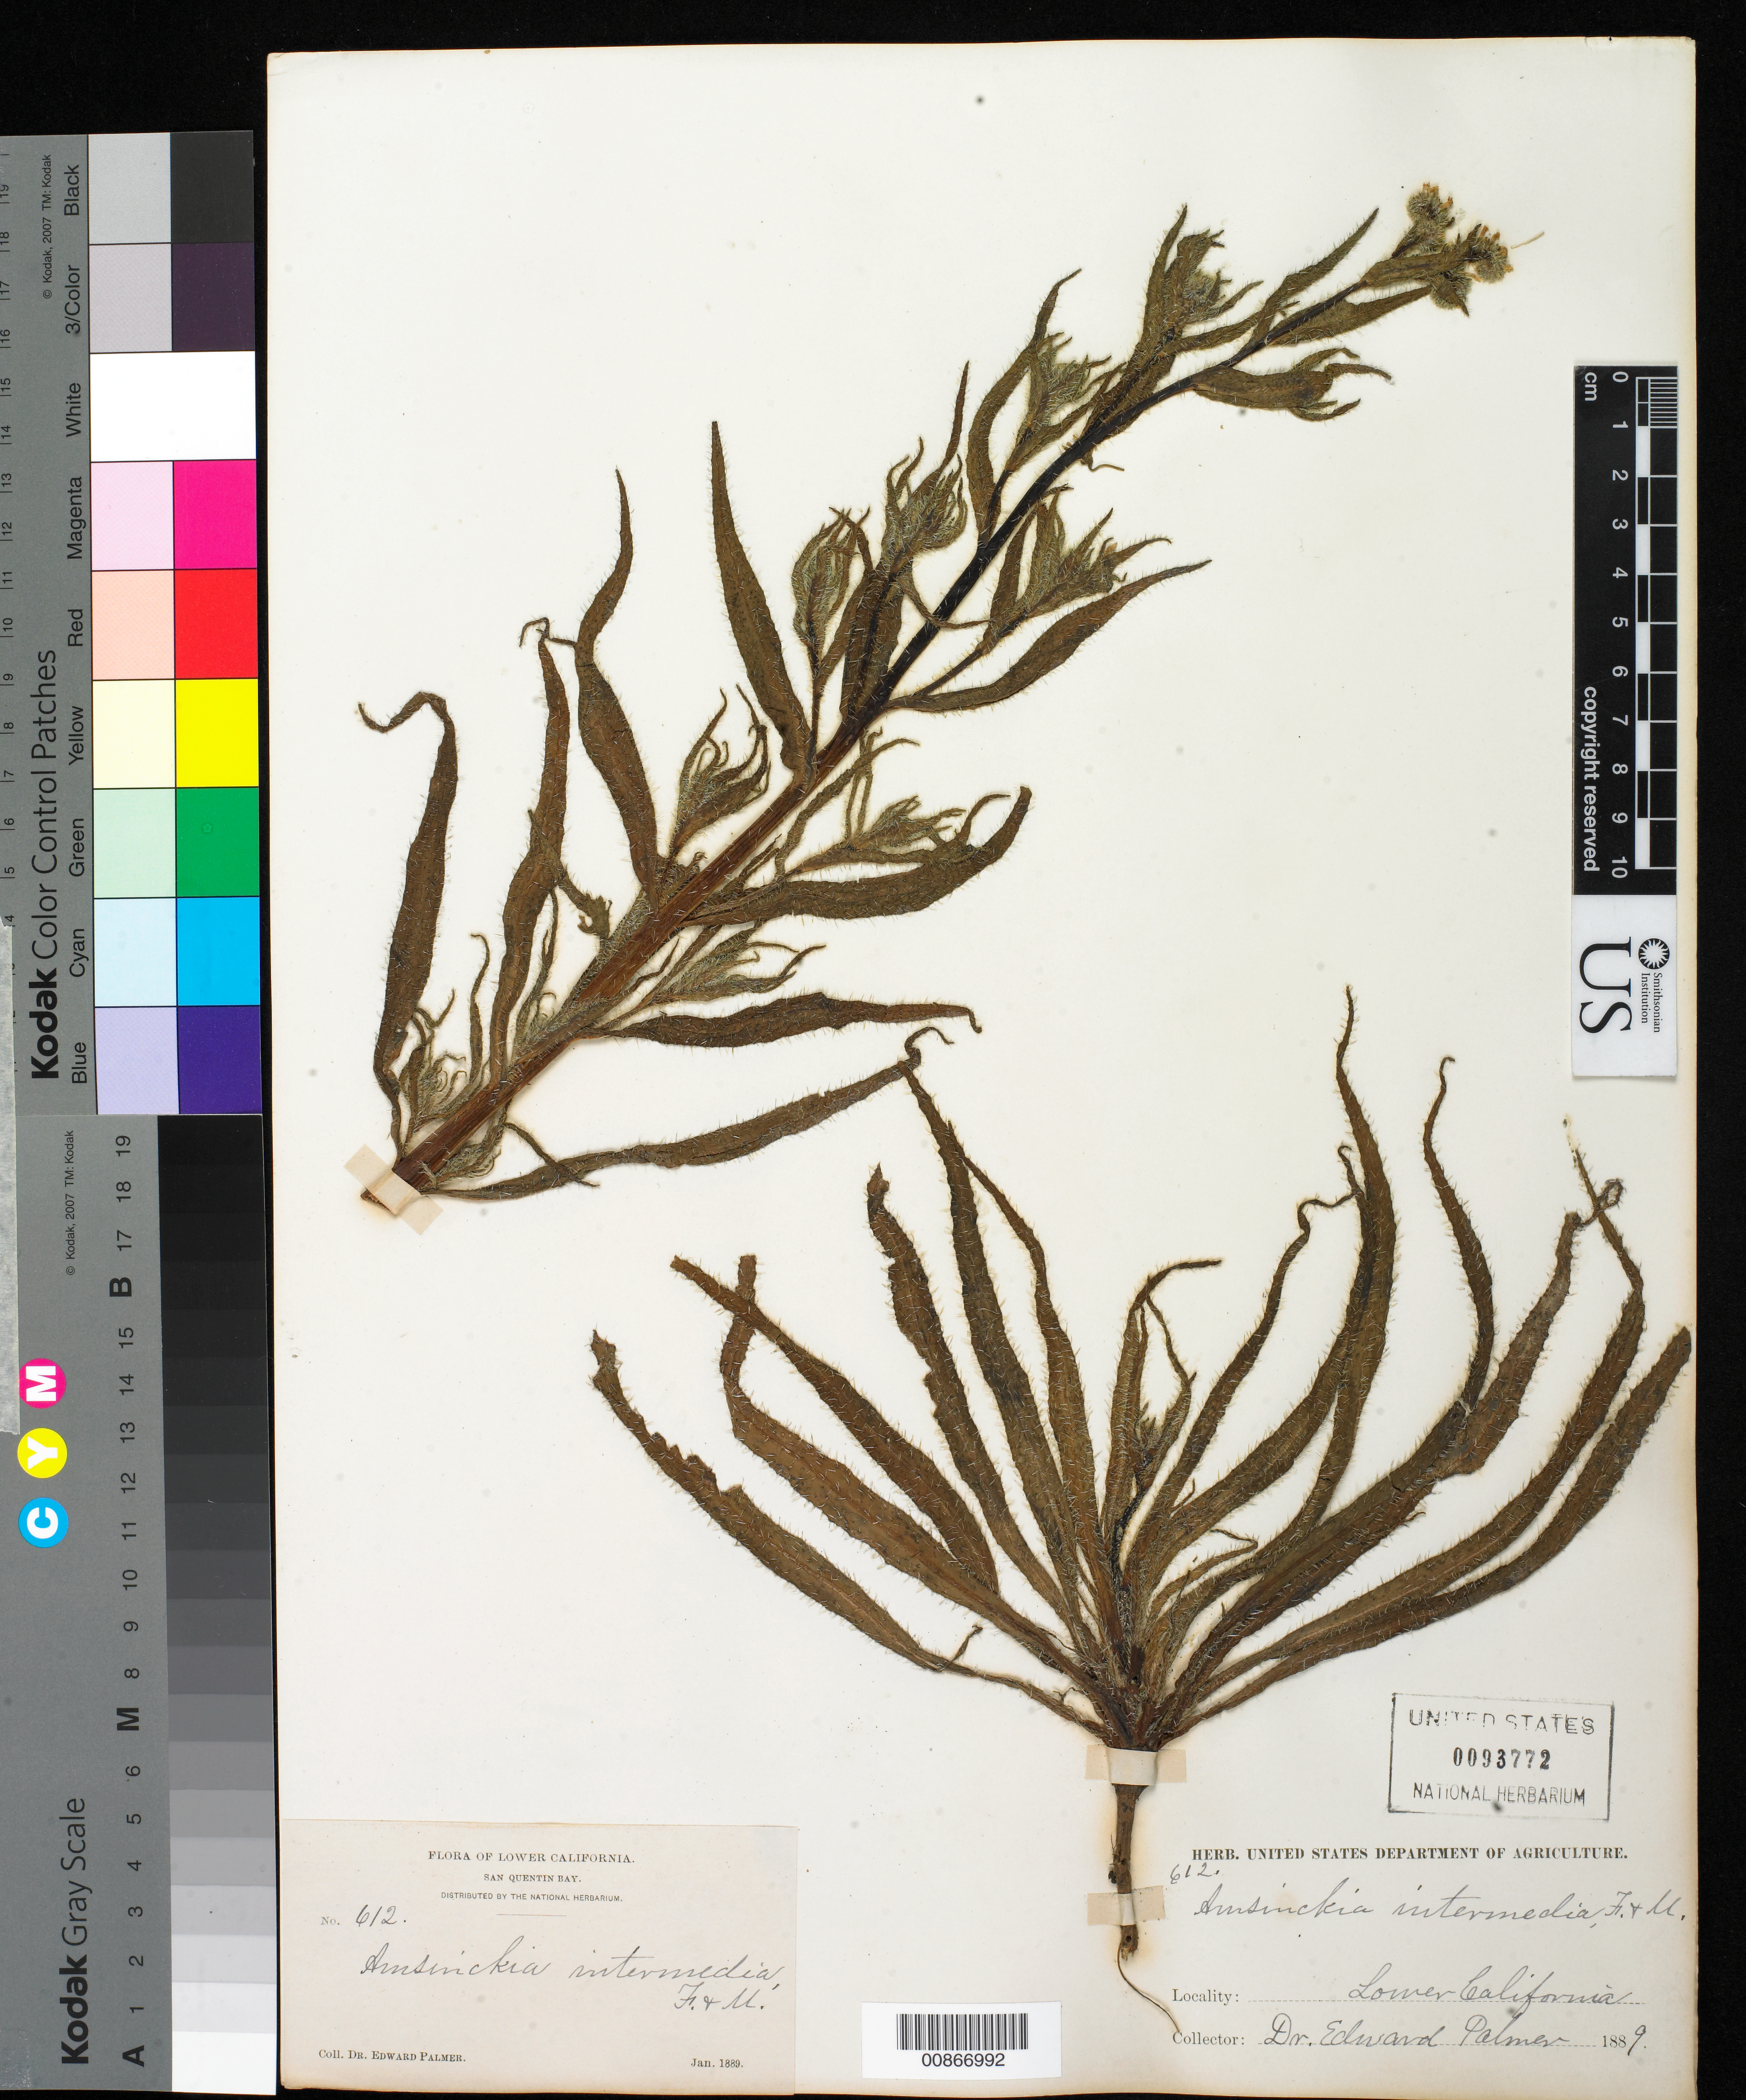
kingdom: Plantae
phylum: Tracheophyta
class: Magnoliopsida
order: Boraginales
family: Boraginaceae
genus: Amsinckia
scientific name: Amsinckia intermedia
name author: Fisch. & C.A. Mey.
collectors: E. Palmer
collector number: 612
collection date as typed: Jan 1889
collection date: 1889-01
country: Mexico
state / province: Baja California Norte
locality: San Quentin, Baja California.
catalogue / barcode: US 93772